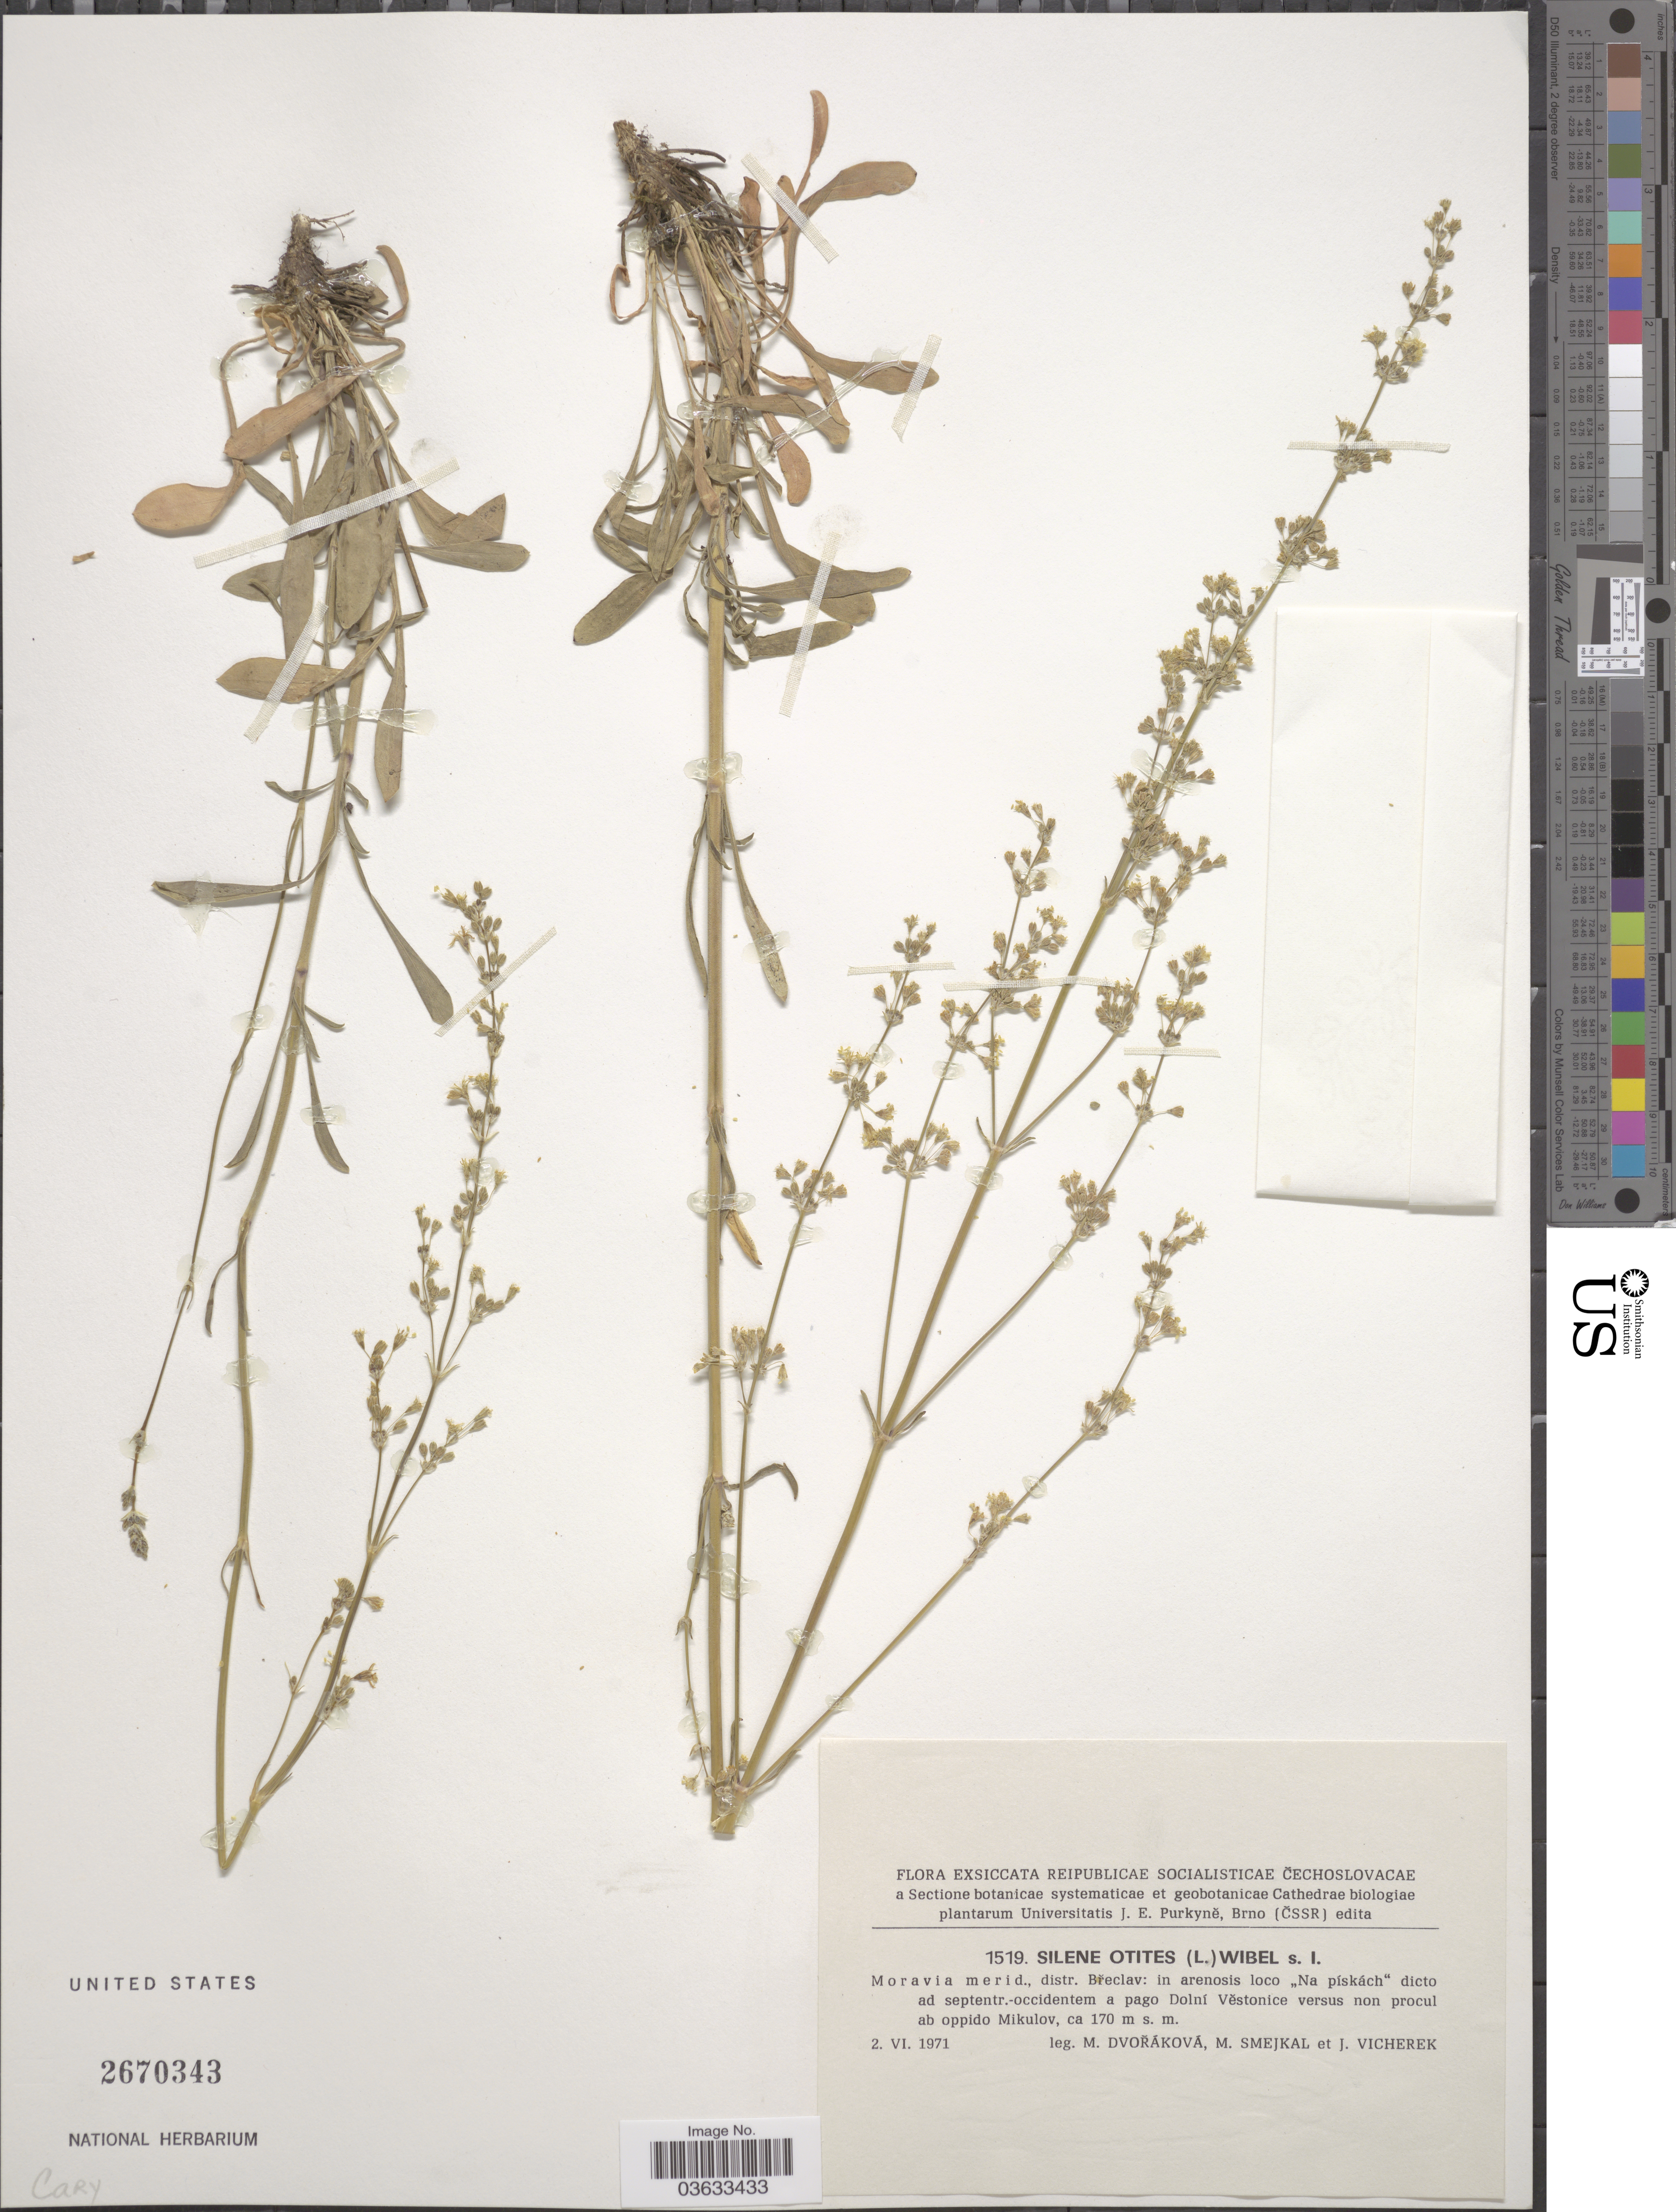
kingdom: Plantae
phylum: Tracheophyta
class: Magnoliopsida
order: Caryophyllales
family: Caryophyllaceae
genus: Silene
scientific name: Silene otites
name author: (L.) Wibel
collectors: M. Dvorakova, Smejkal, M. & Vicherek, J.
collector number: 1519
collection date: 1971-06-02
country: Czechia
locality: Reipublicae Socialisticae Čechoslovacae. Moravia merid., distr. Břeclav: in arenosis loco "Na pískách" dicto a d septentr.-occidentem a pago Dolní Věstonice versus non procul ab oppido Mikulov.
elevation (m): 170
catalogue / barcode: US 2670343